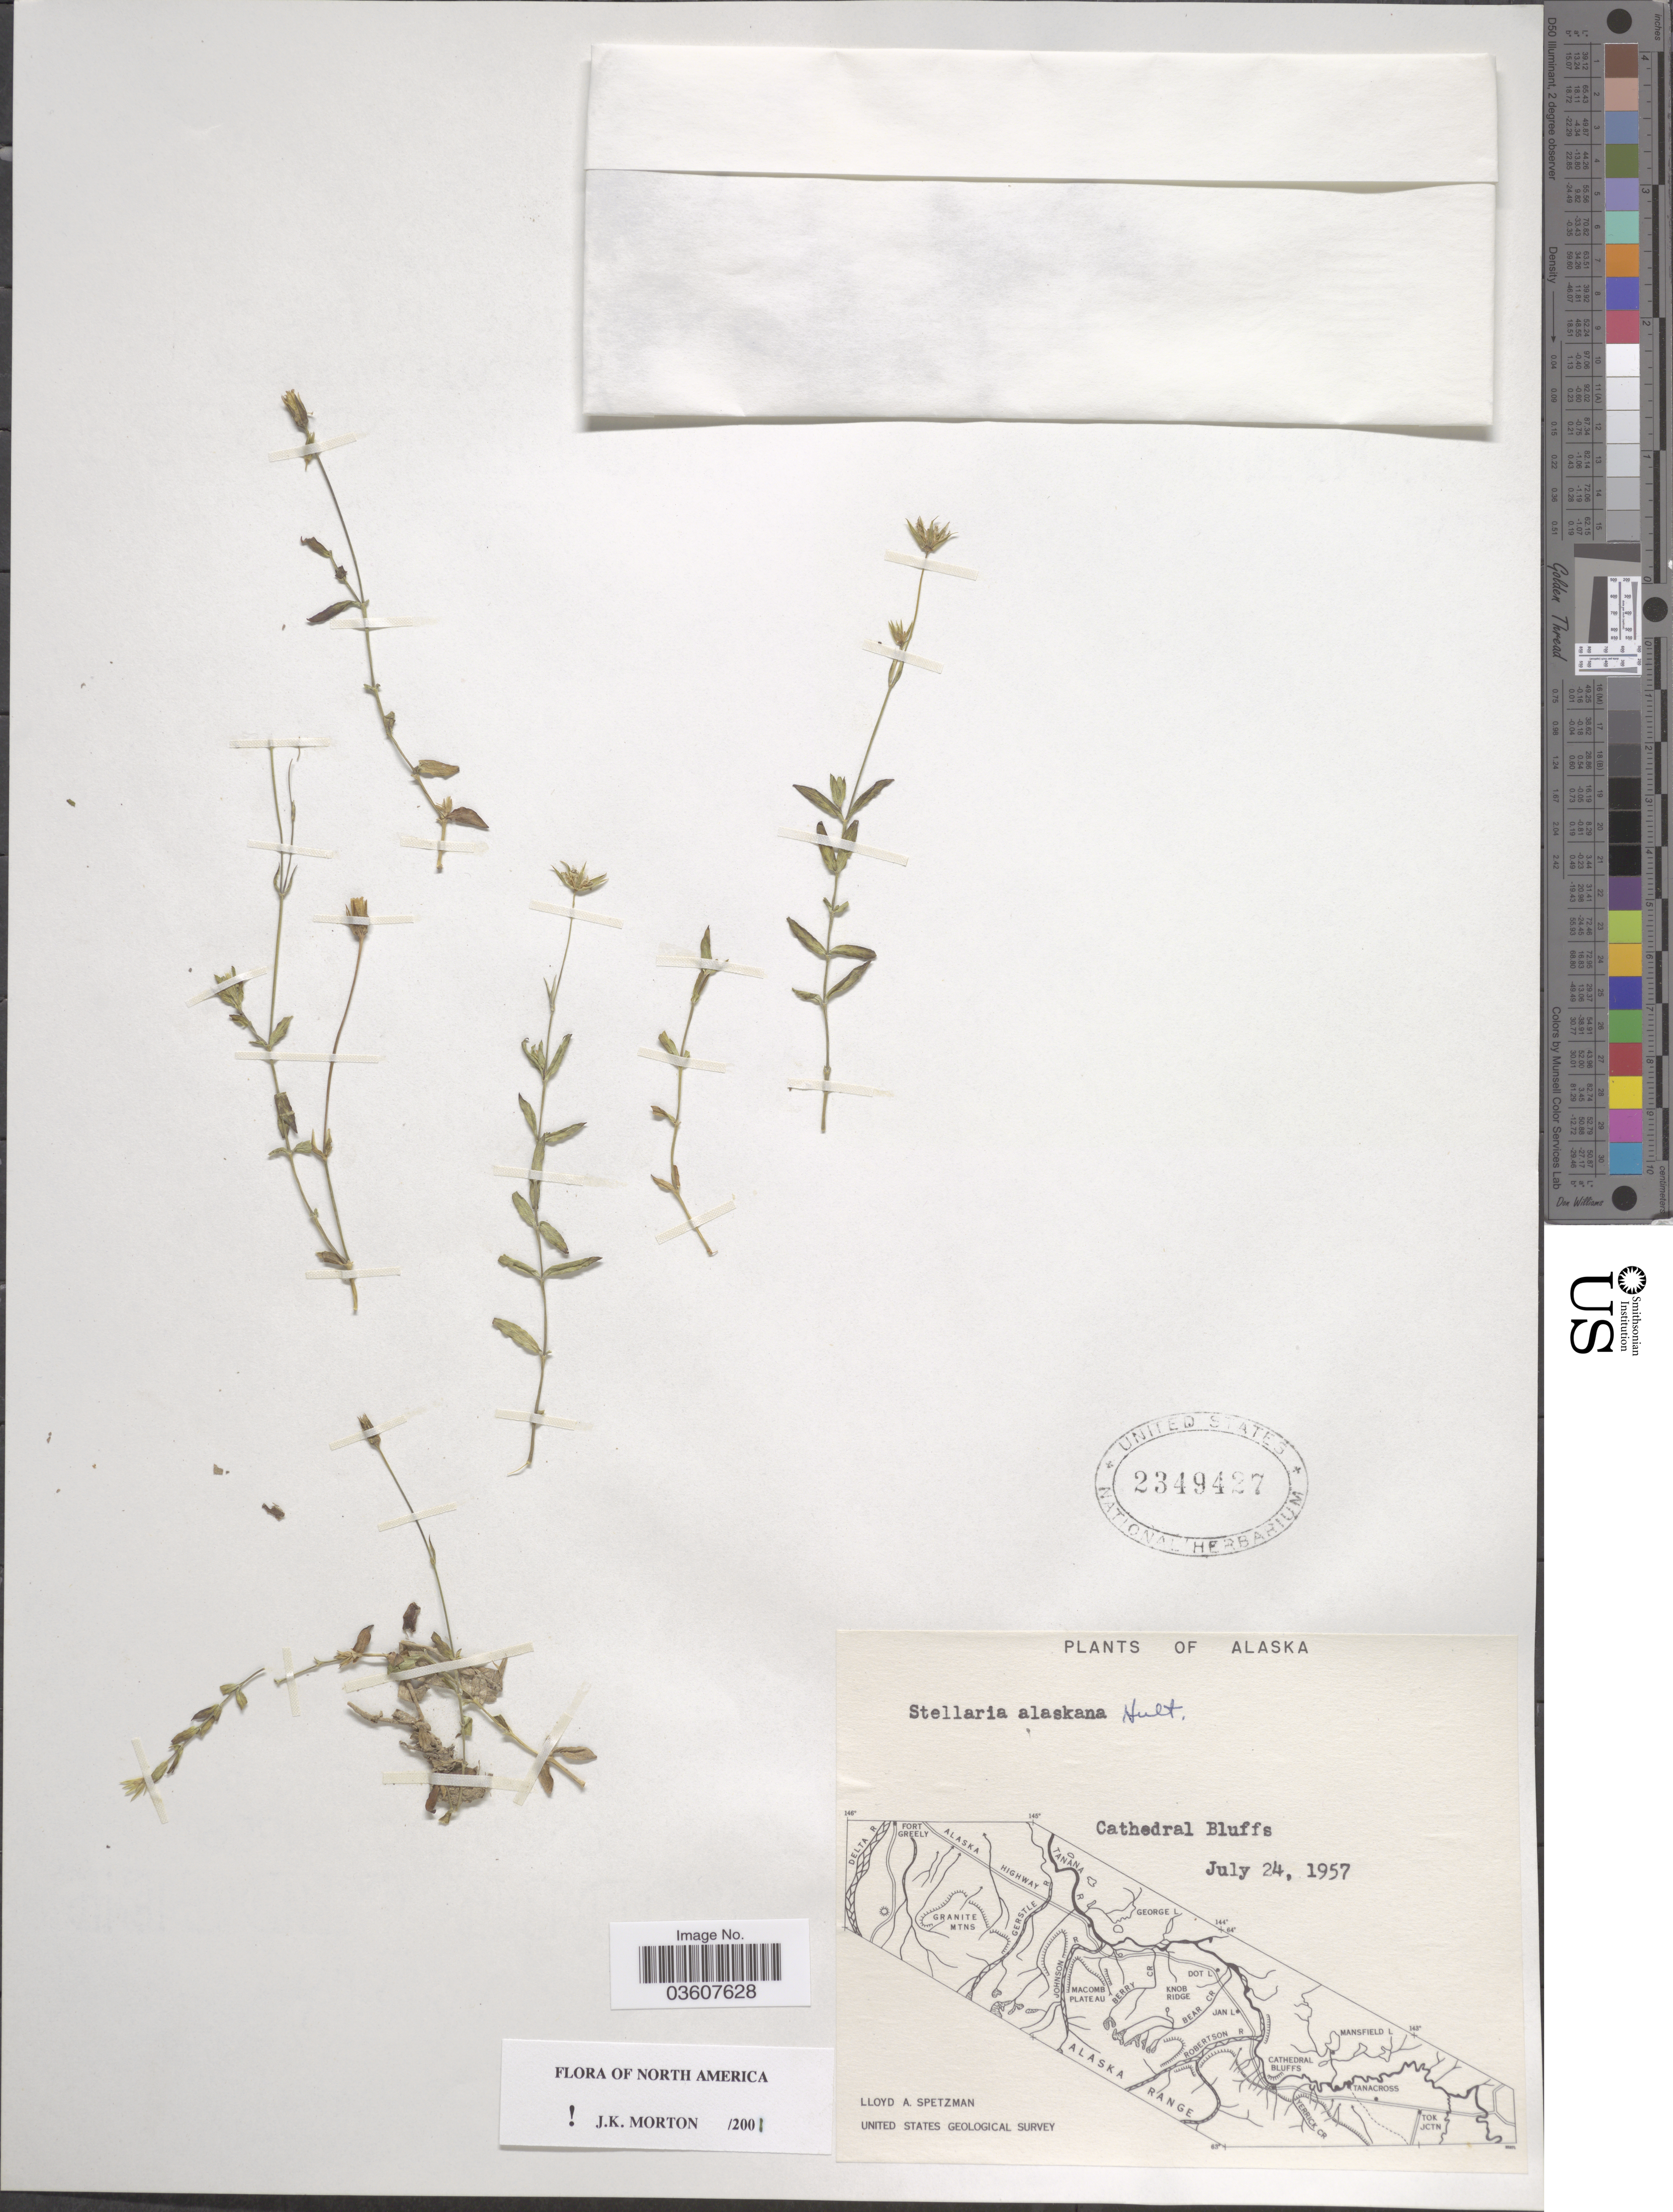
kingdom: Plantae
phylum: Tracheophyta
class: Magnoliopsida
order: Caryophyllales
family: Caryophyllaceae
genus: Stellaria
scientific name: Stellaria alaskana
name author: Hultén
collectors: L. Spetzman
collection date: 1957-07-24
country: United States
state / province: Alaska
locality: Cathedral Bluffs.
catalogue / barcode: US 2349427